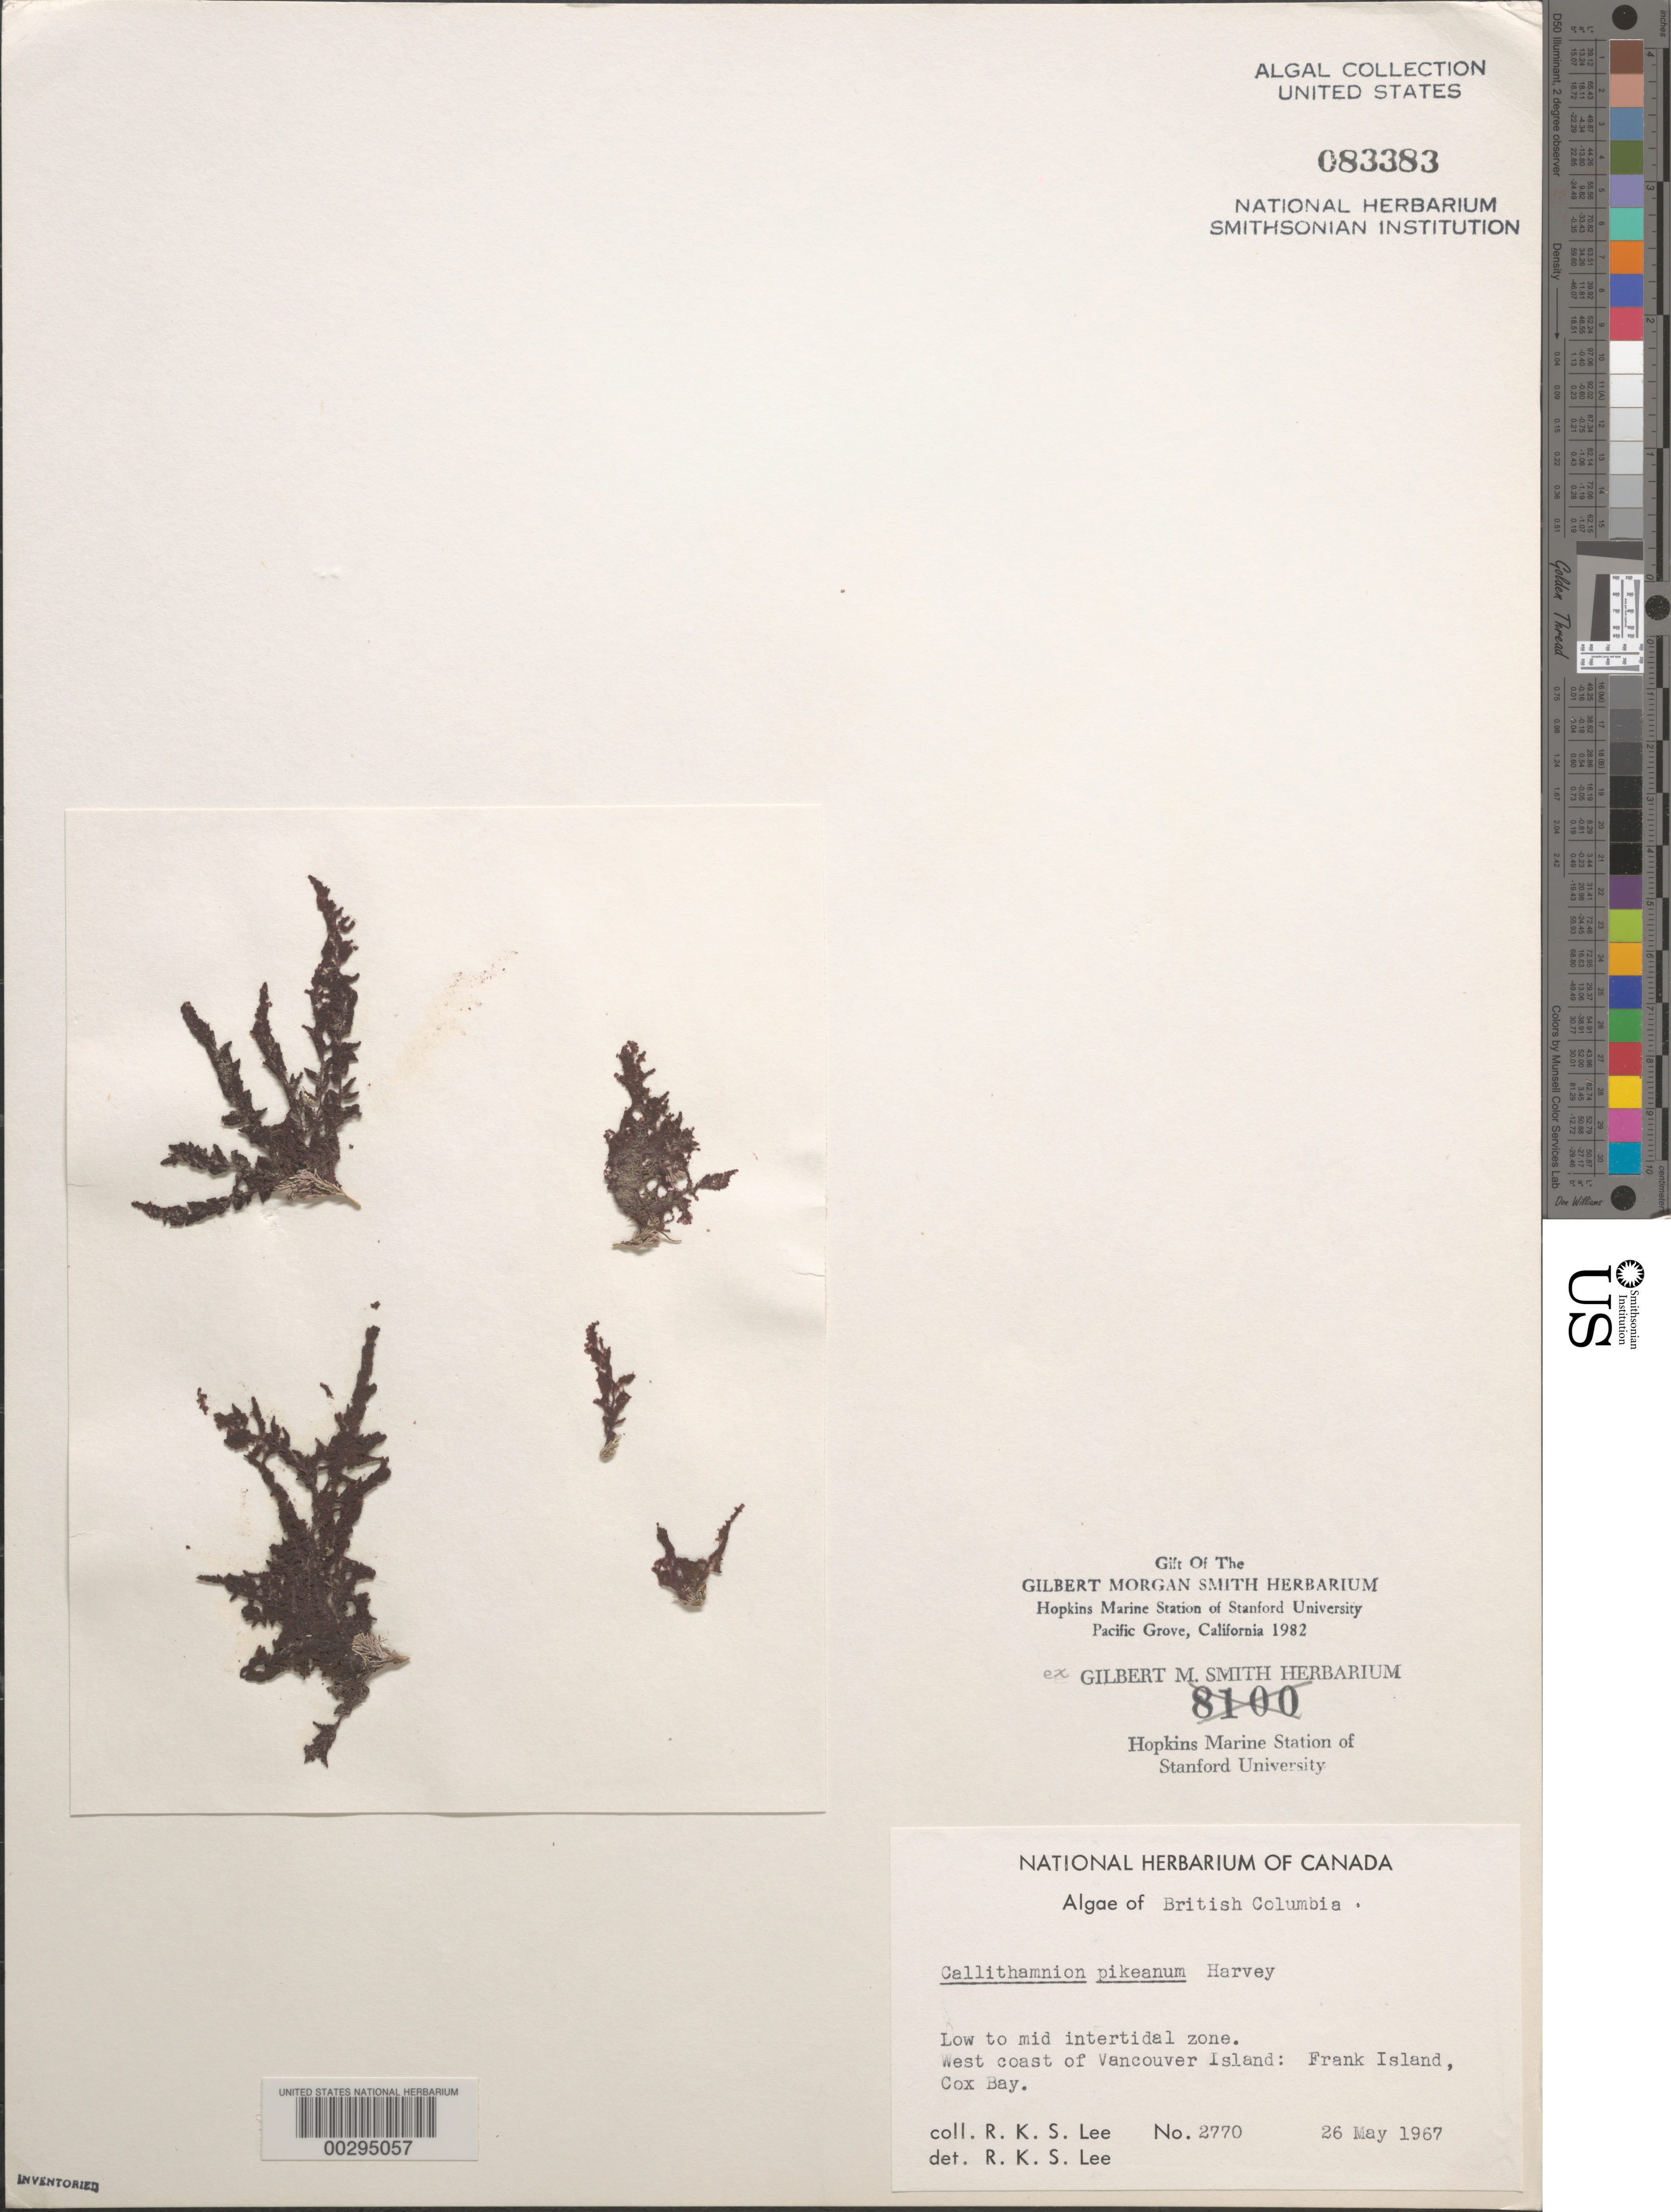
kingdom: Plantae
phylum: Rhodophyta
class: Florideophyceae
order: Ceramiales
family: Callithamniaceae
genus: Callithamnion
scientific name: Callithamnion pikeanum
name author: Harv.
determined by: Lee, R. K. S.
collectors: R. Lee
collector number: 2770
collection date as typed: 26 May 1967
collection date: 1967-05-26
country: Canada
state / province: British Columbia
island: Frank Island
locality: Cox Bay, Vancouver Island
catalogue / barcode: US 83383